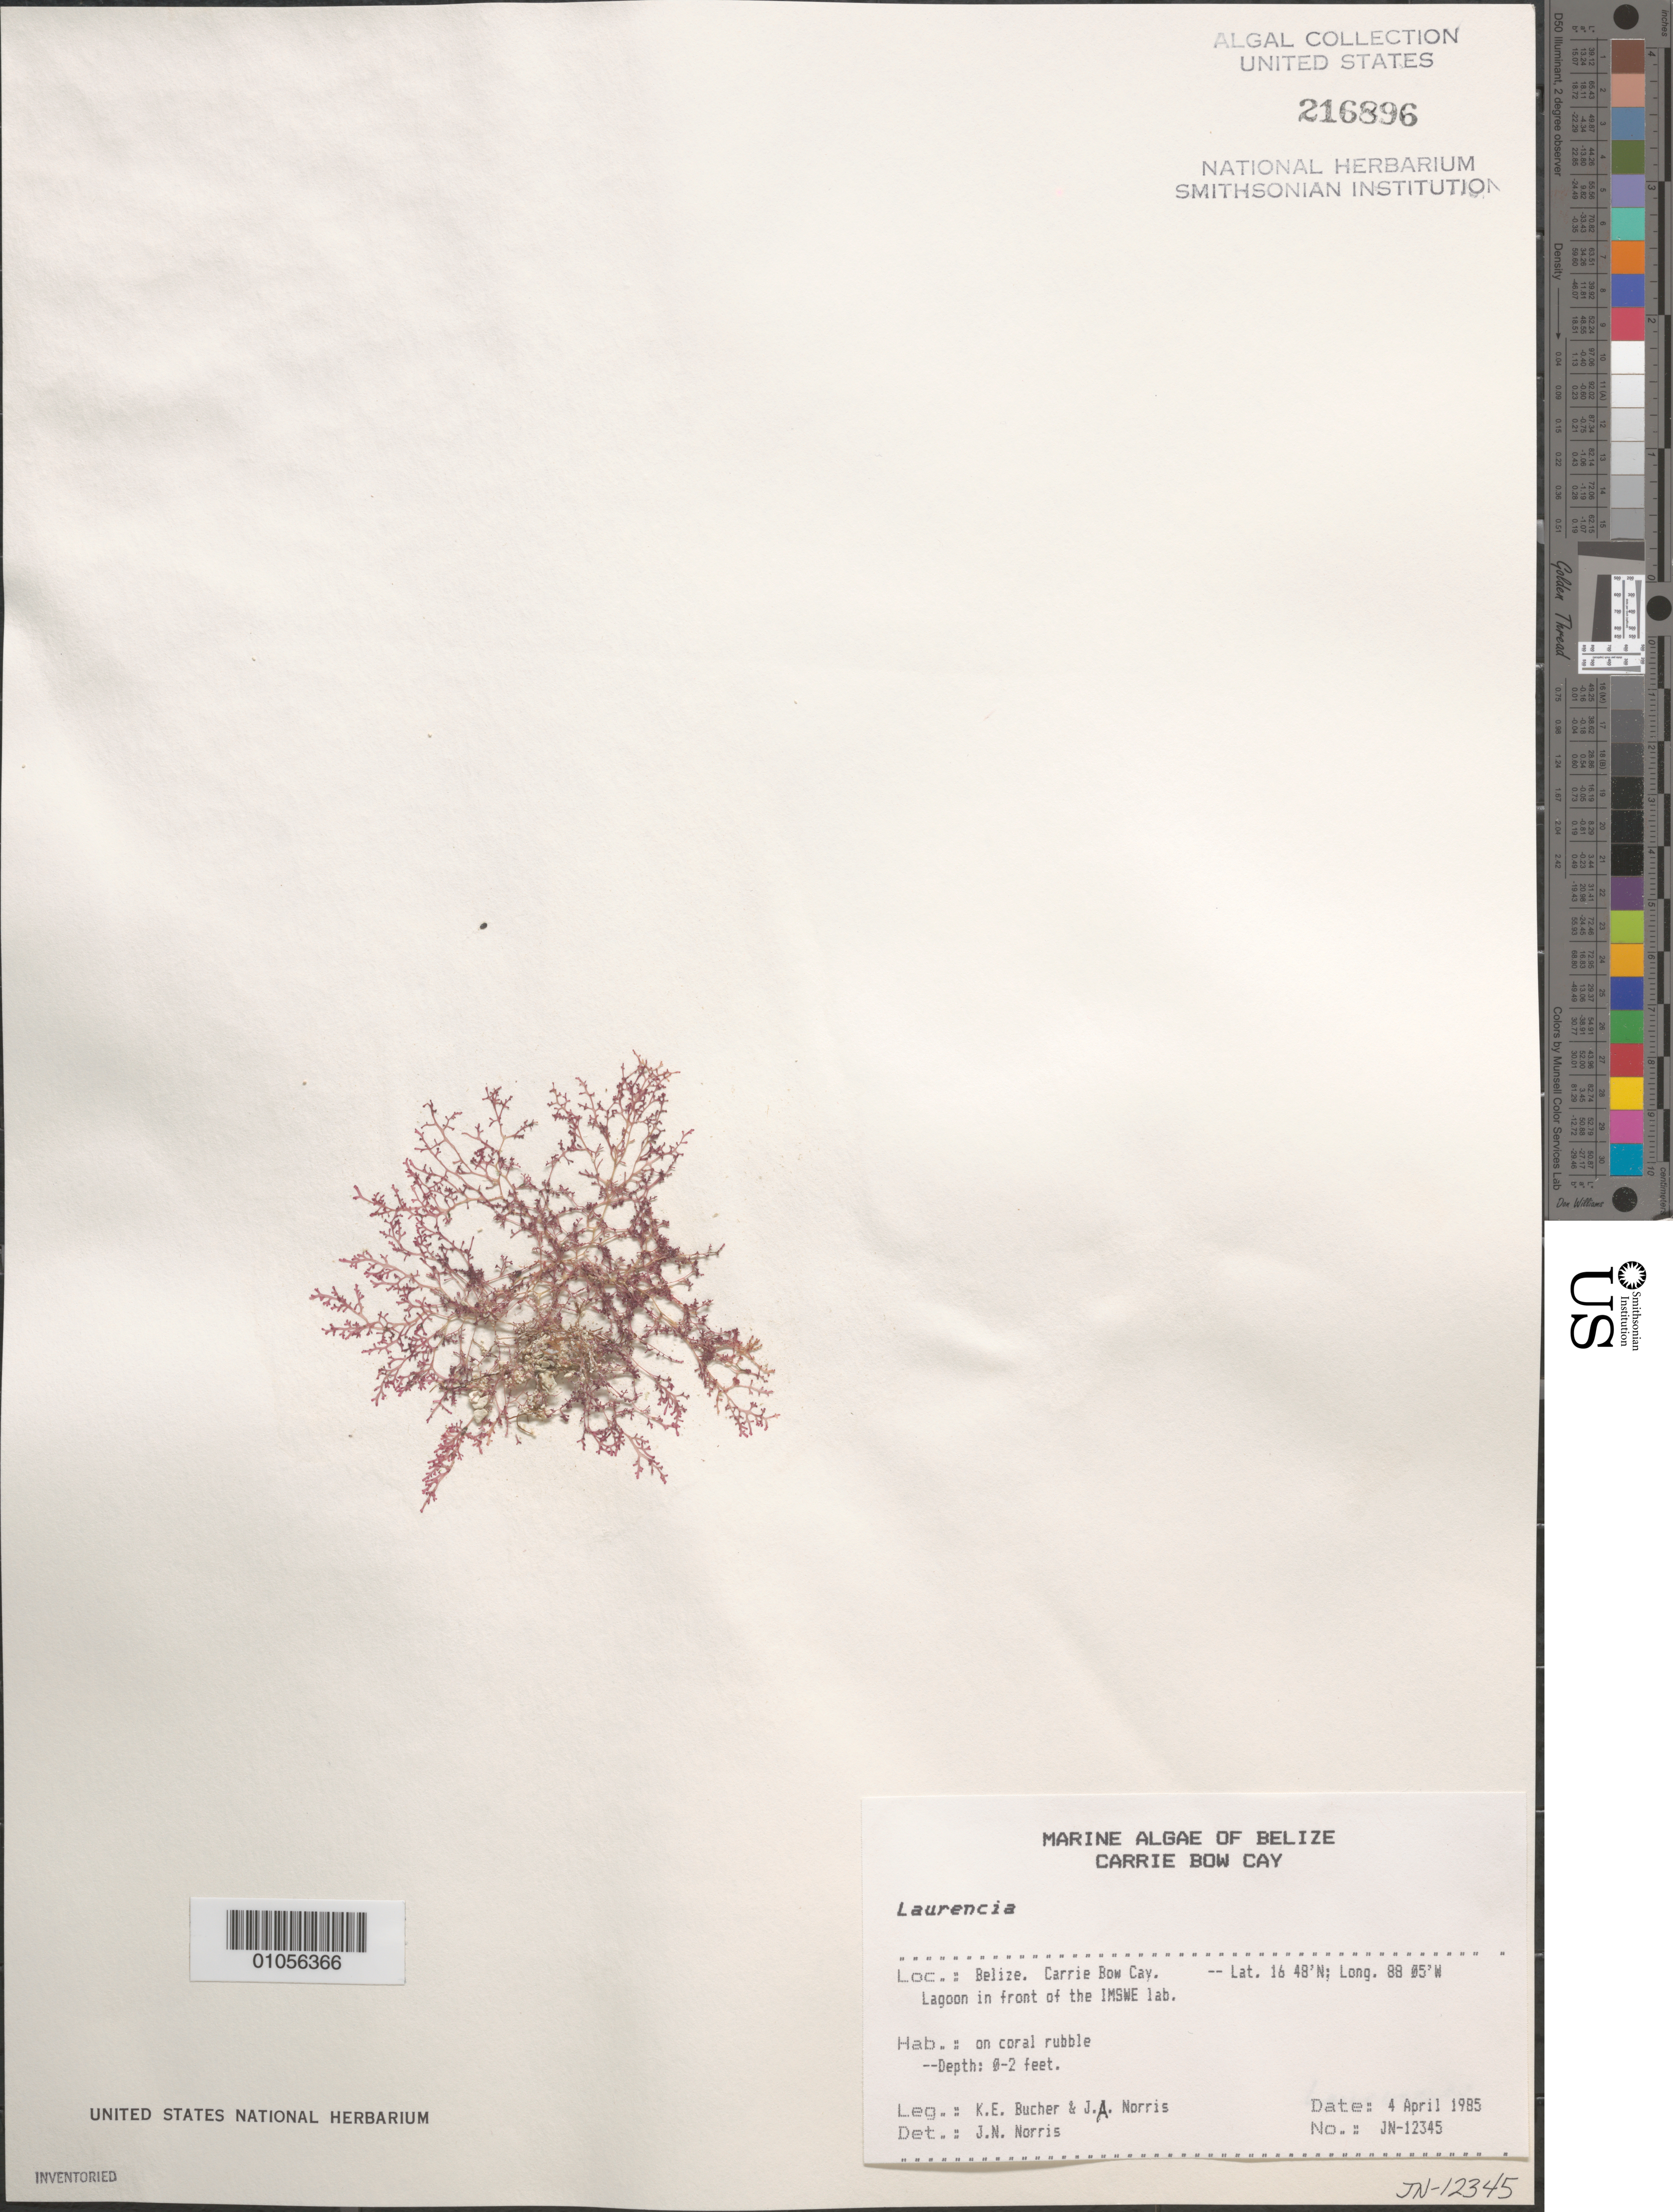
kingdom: Plantae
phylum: Rhodophyta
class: Florideophyceae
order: Ceramiales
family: Rhodomelaceae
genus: Laurencia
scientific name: Laurencia sp.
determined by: Norris, James N.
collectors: K. E. Bucher & J. A. Norris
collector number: JN-12345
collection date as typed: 04 Apr 1985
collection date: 1985-04-04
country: Belize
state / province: Stann Creek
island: Carrie Bow Cay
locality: Lagoon in front of the IMSWE laboratory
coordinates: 16 48'N, 88 05'W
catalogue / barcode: US 216896